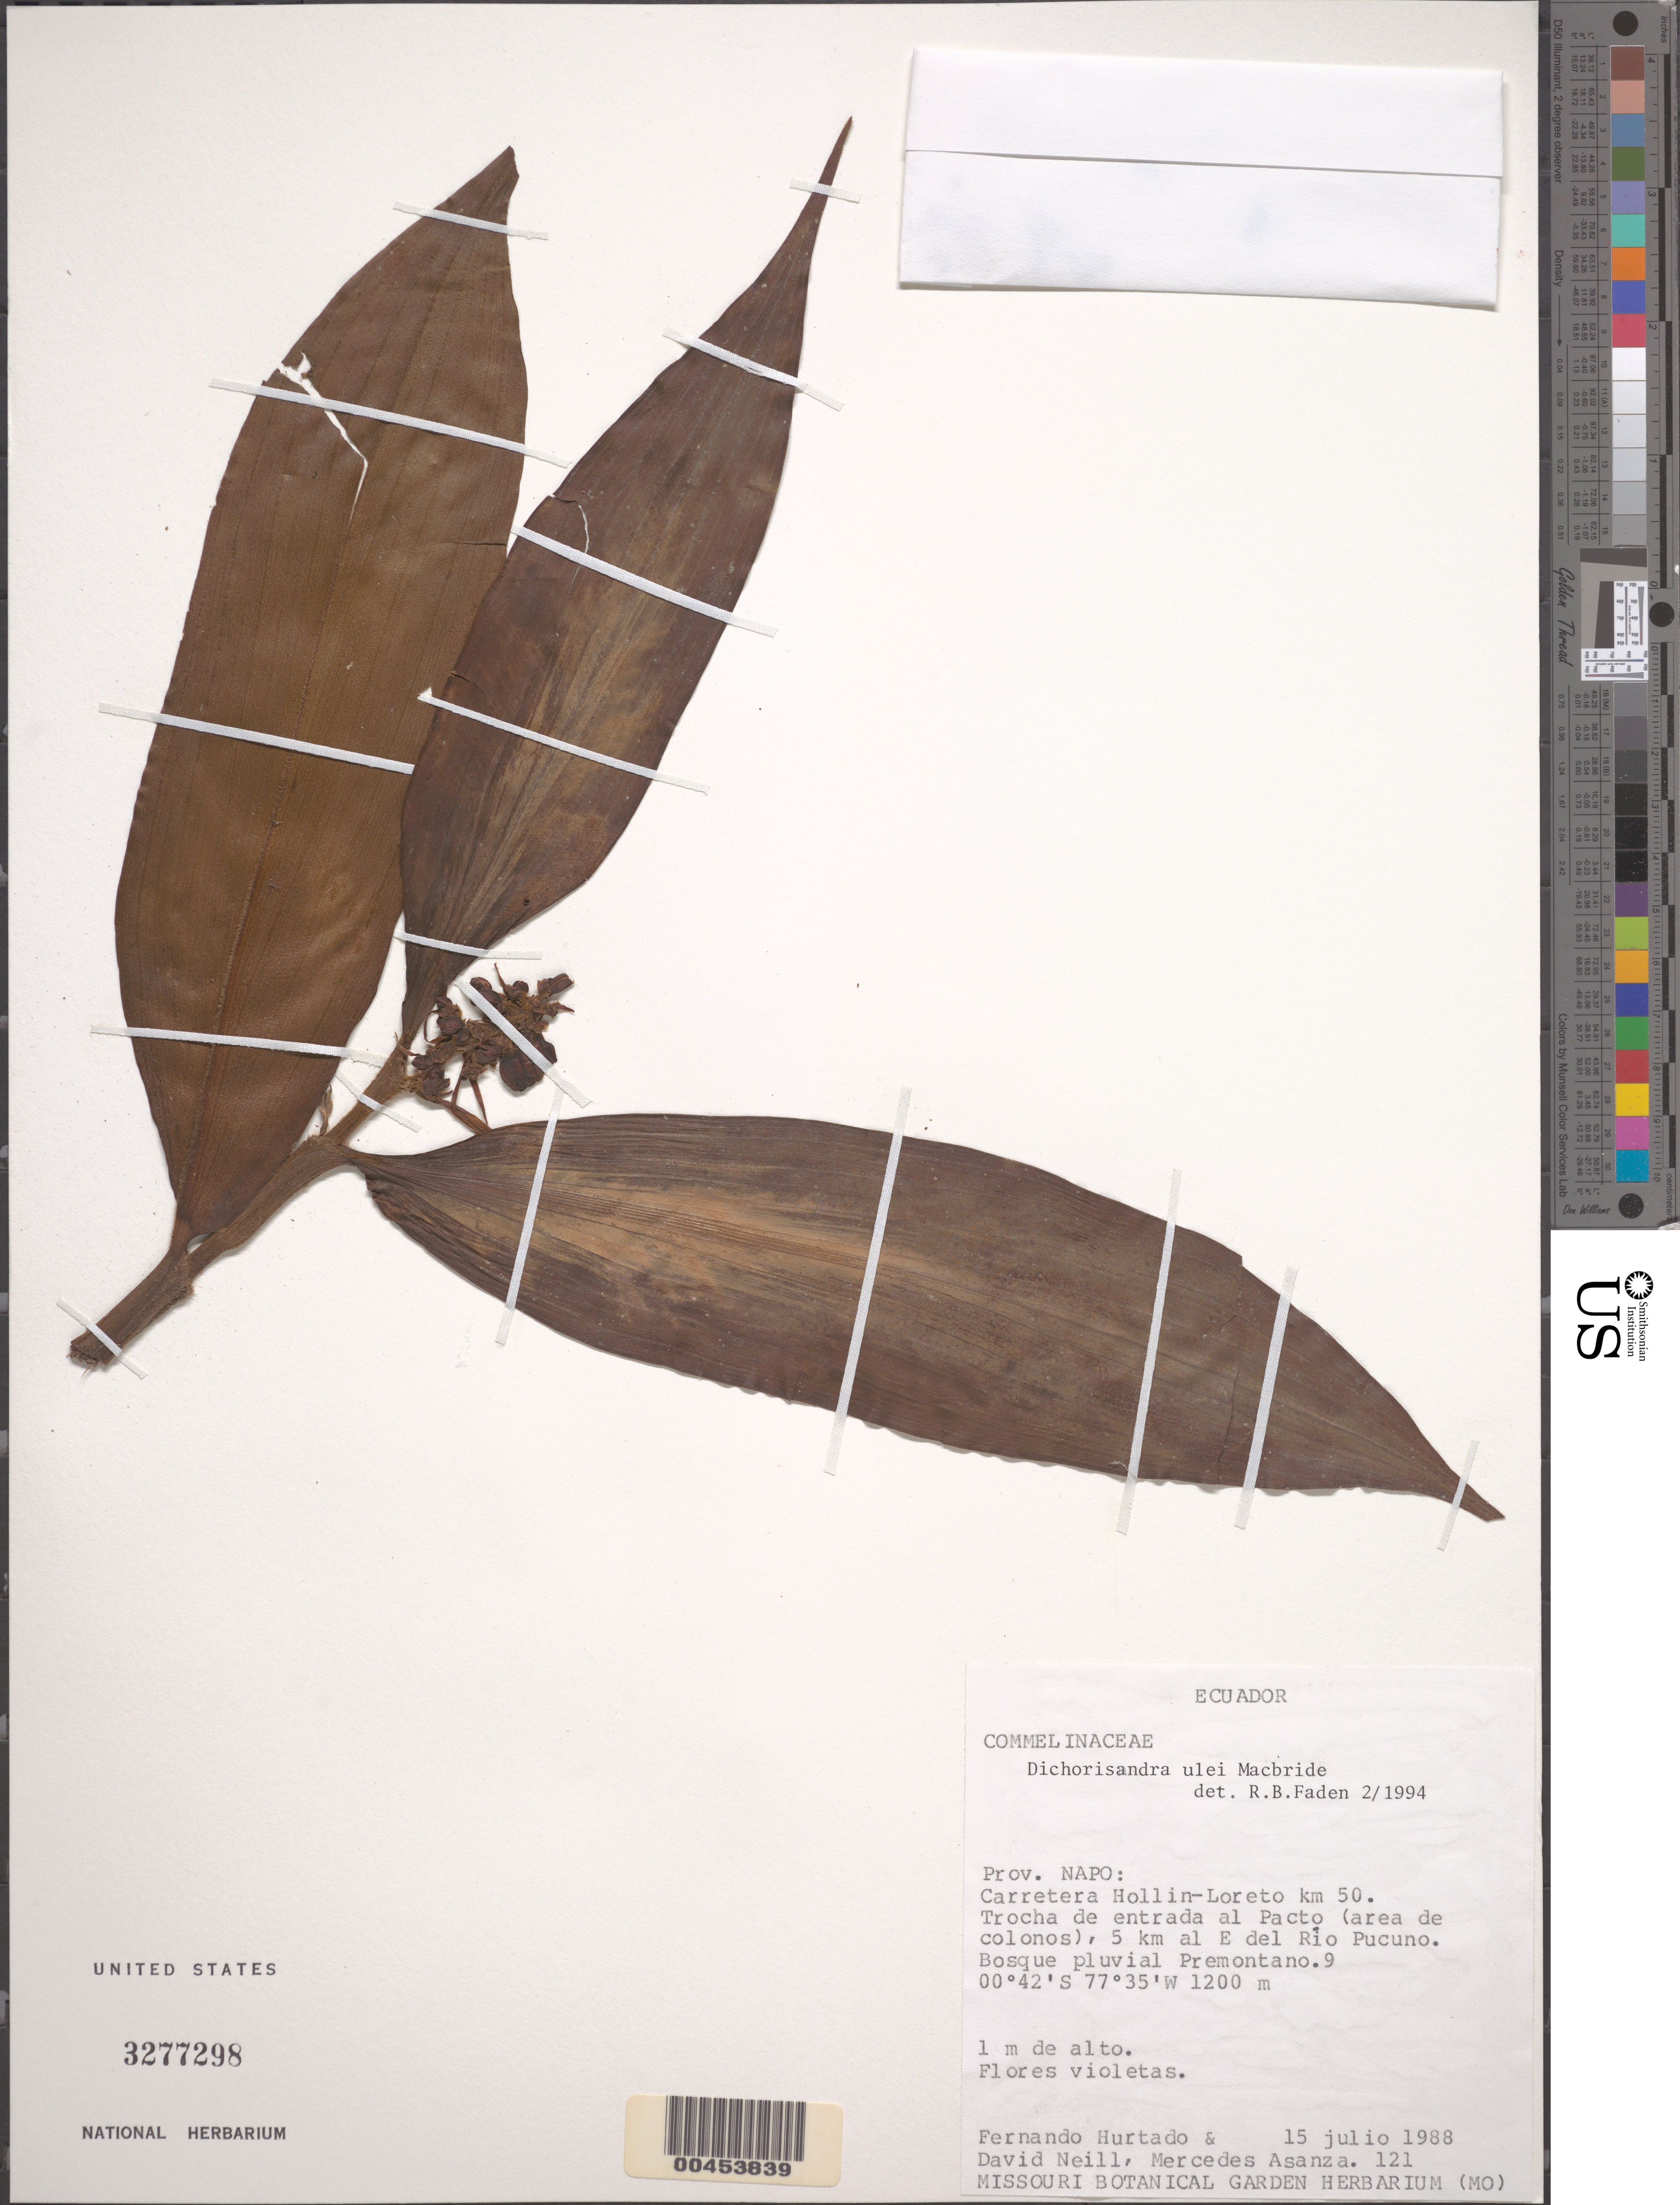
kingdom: Plantae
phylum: Tracheophyta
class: Liliopsida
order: Commelinales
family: Commelinaceae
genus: Dichorisandra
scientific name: Dichorisandra ulei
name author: J.F. Macbr.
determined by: Faden, Robert B., (US), Smithsonian Institution - National Museum of Natural History (UNITED STATES)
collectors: F. Hurtado, D. A. Neill & M. Asanza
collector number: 121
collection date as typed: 15 Jul 1988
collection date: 1988-07-15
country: Ecuador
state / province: Napo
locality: Carretera hollin-loreto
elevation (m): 1200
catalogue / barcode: US 3277298